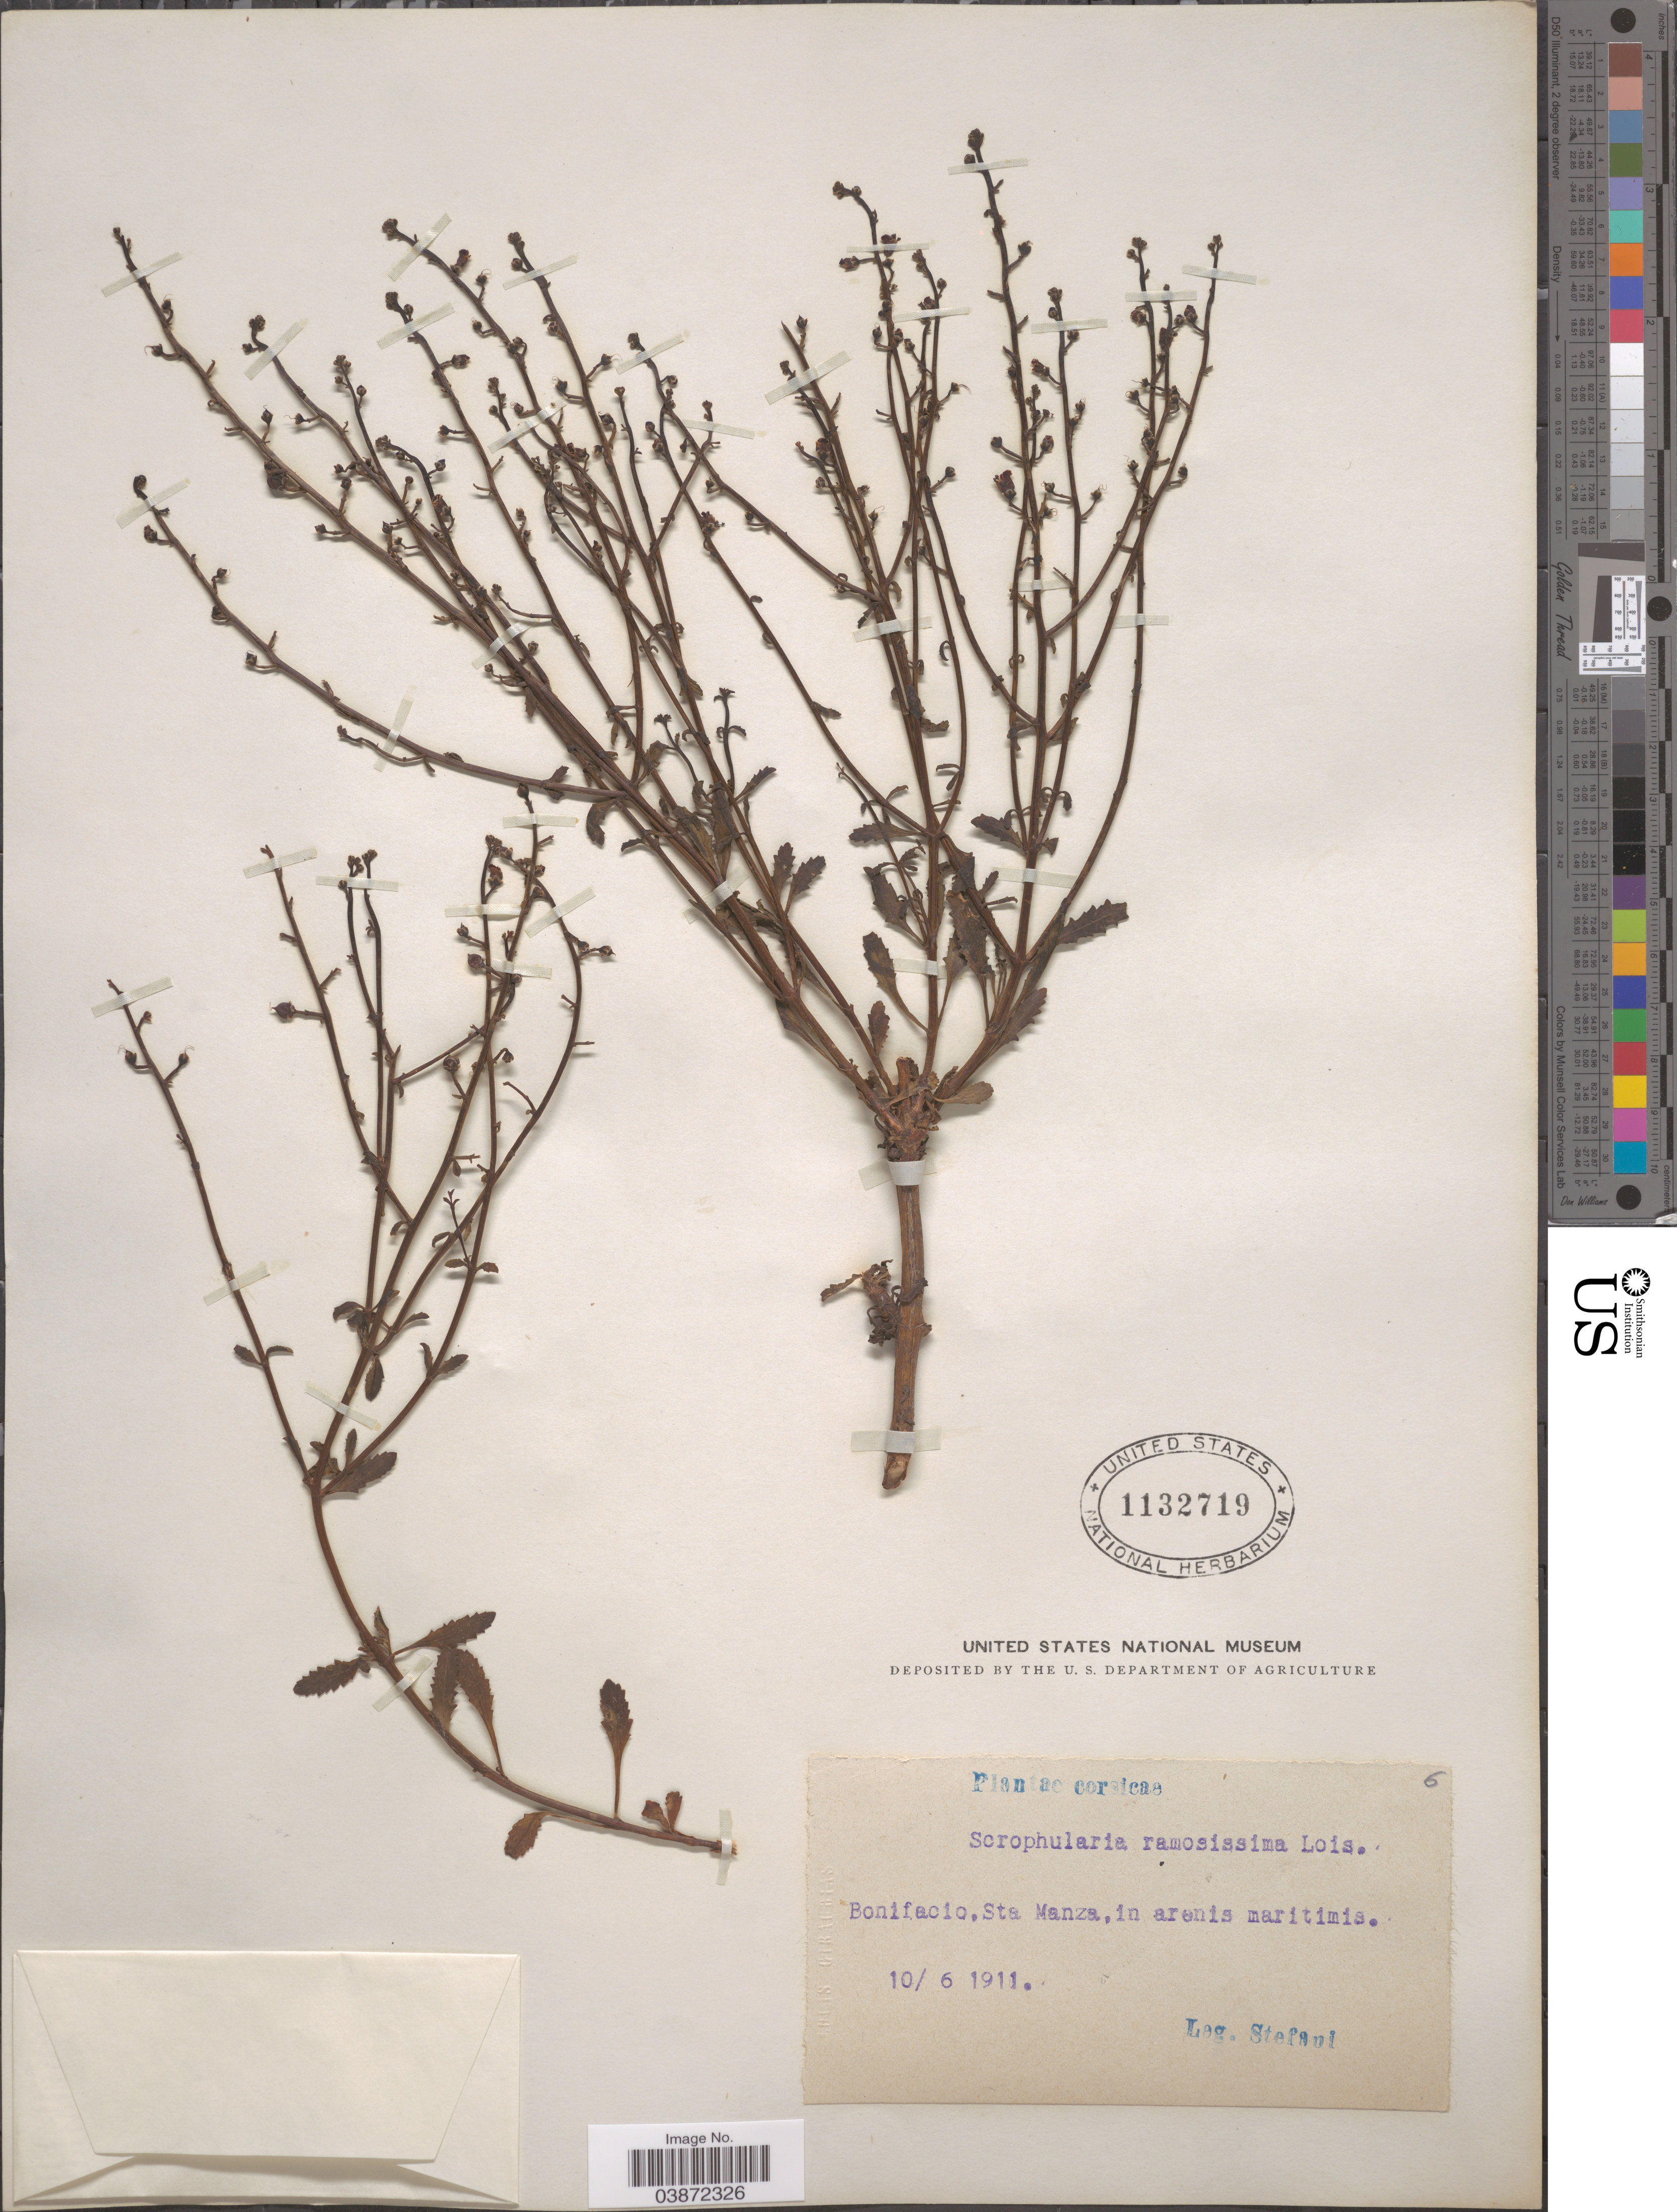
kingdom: Plantae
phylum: Tracheophyta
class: Magnoliopsida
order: Lamiales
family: Scrophulariaceae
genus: Scrophularia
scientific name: Scrophularia ramosissima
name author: Loisel.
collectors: Stefani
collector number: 6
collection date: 1911-06-10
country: France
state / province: Corsica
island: Corse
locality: Bonifacio. Sta Manza, in arenis maritimis.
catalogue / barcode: US 1132719